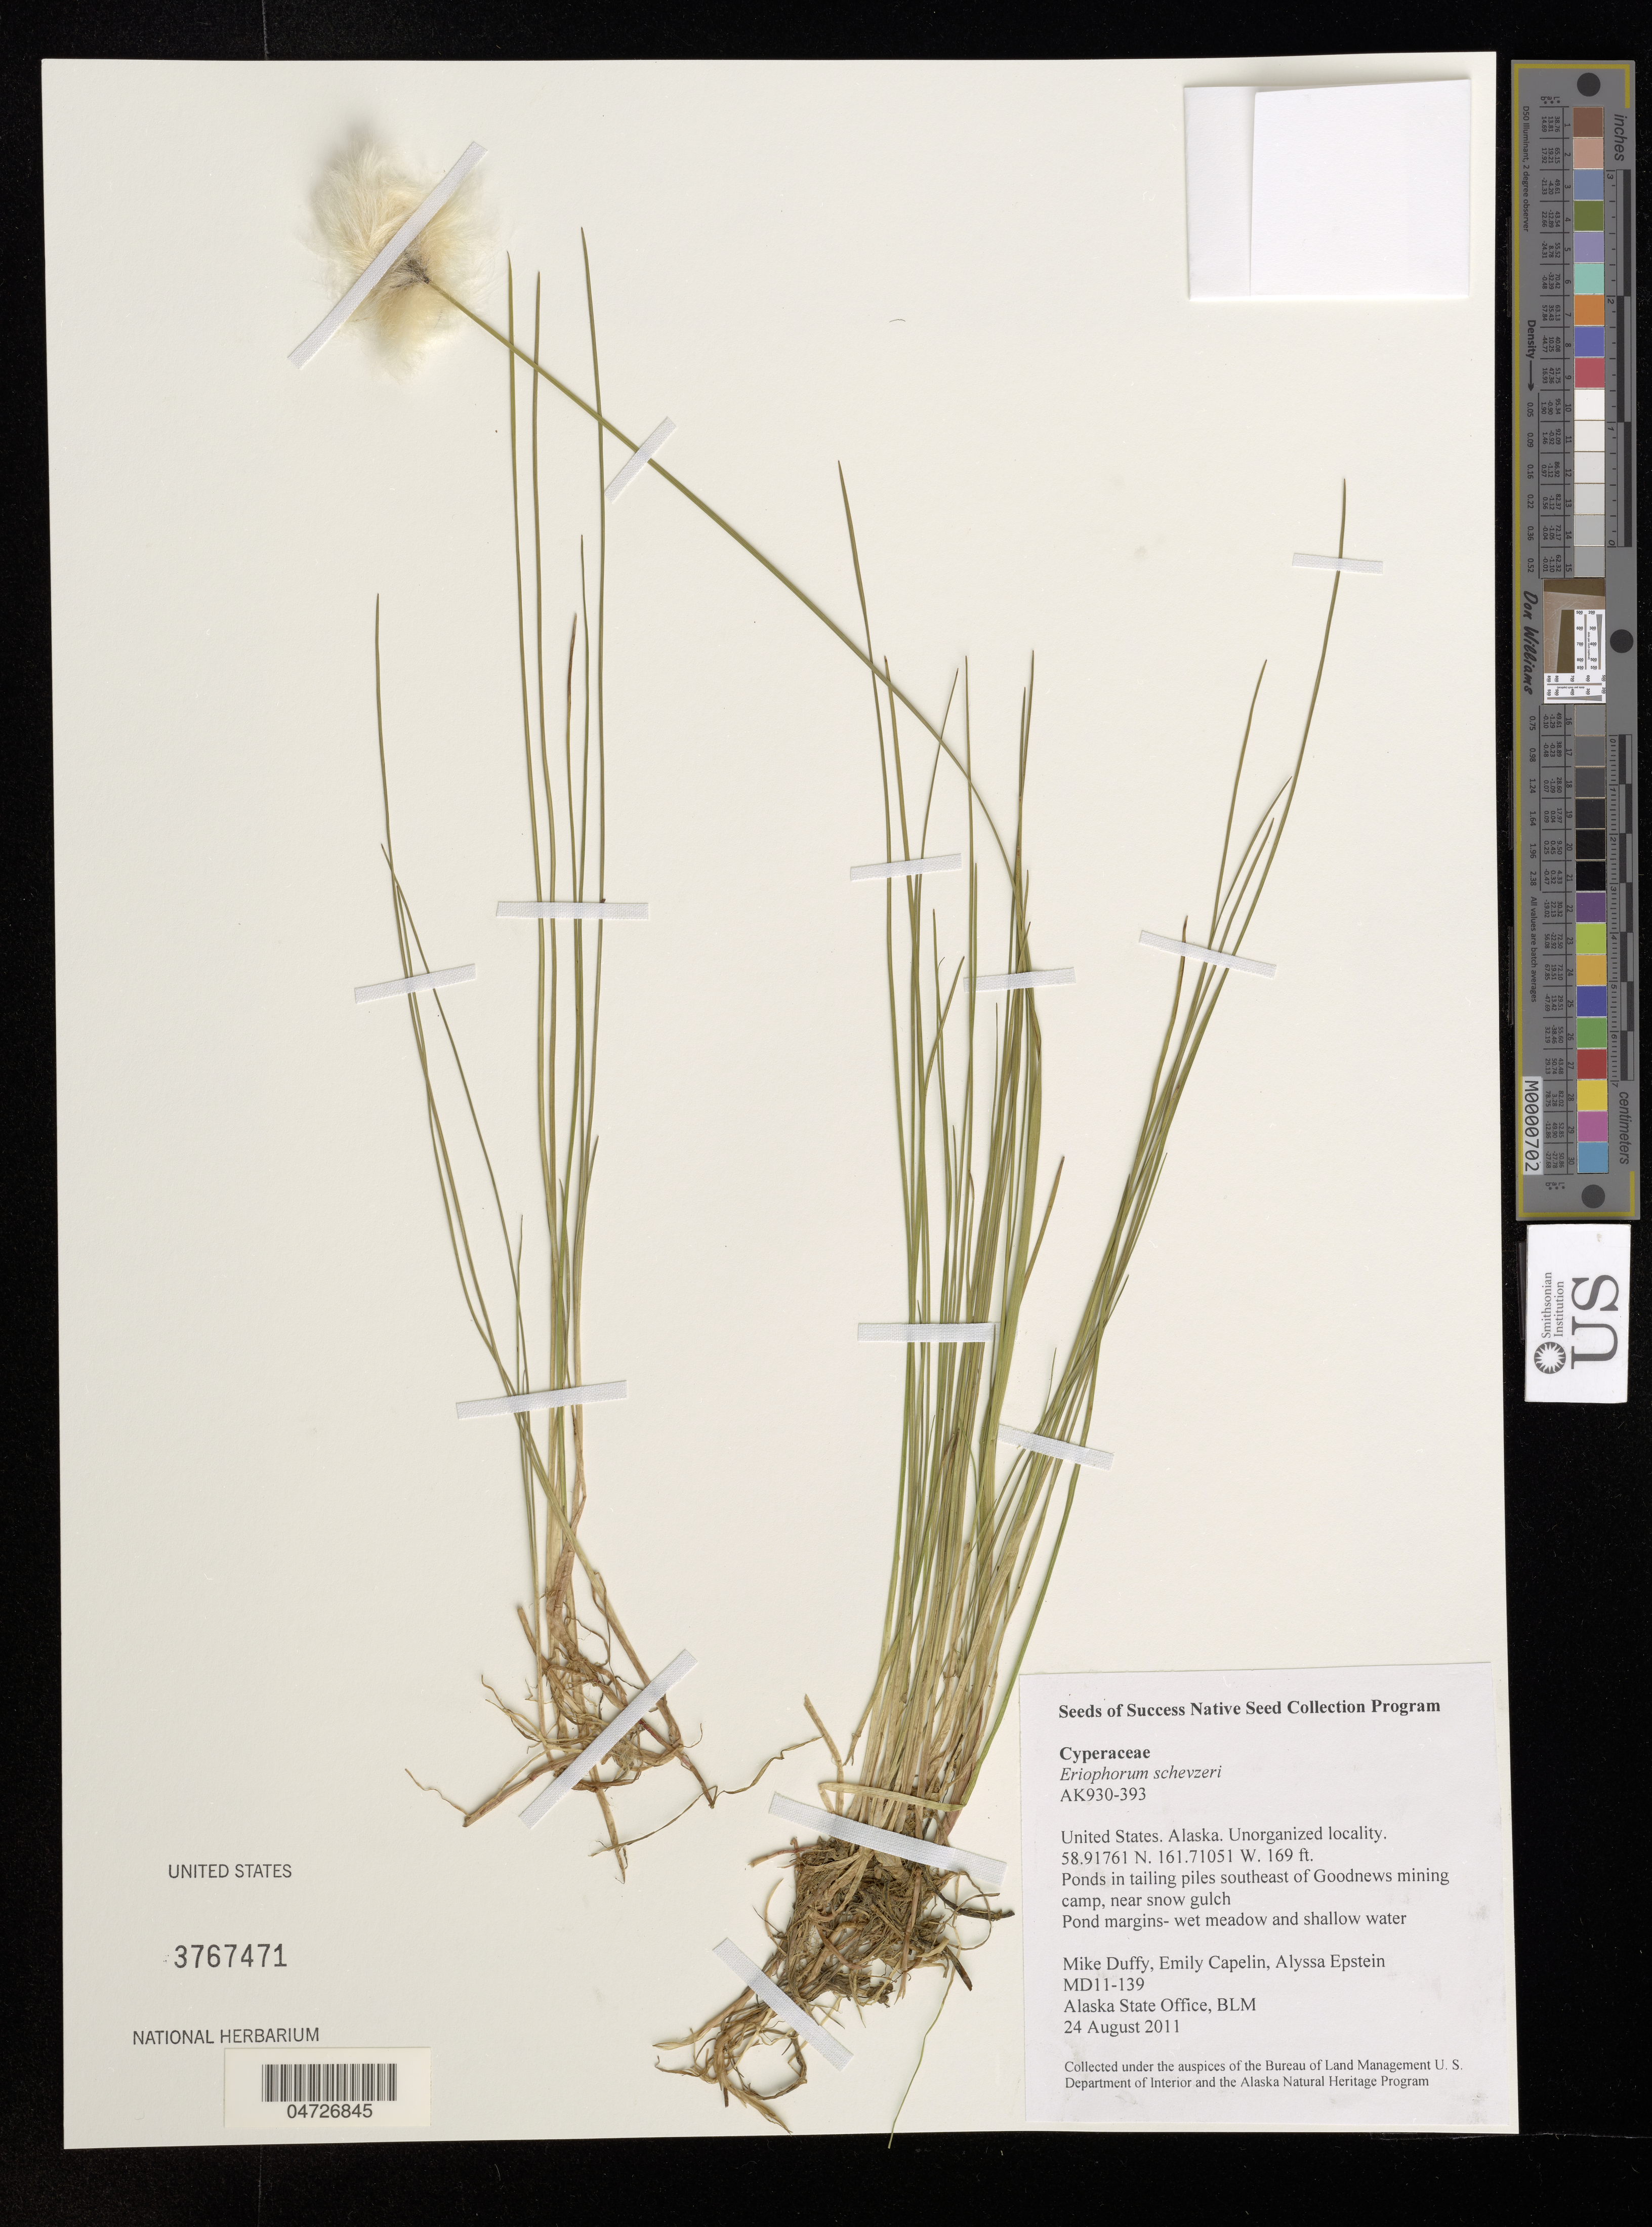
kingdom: Plantae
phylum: Tracheophyta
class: Liliopsida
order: Poales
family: Cyperaceae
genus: Eriophorum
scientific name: Eriophorum scheuchzeri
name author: Hoppe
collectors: M. Duffy, E. Capelin & A. Epstein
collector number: MD11-139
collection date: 2011-08-24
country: United States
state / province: Alaska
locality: Unorganized locality. Ponds in tailing piles southeast of Goodnews mining camp, near snow gulch.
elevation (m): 52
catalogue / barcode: US 3767471